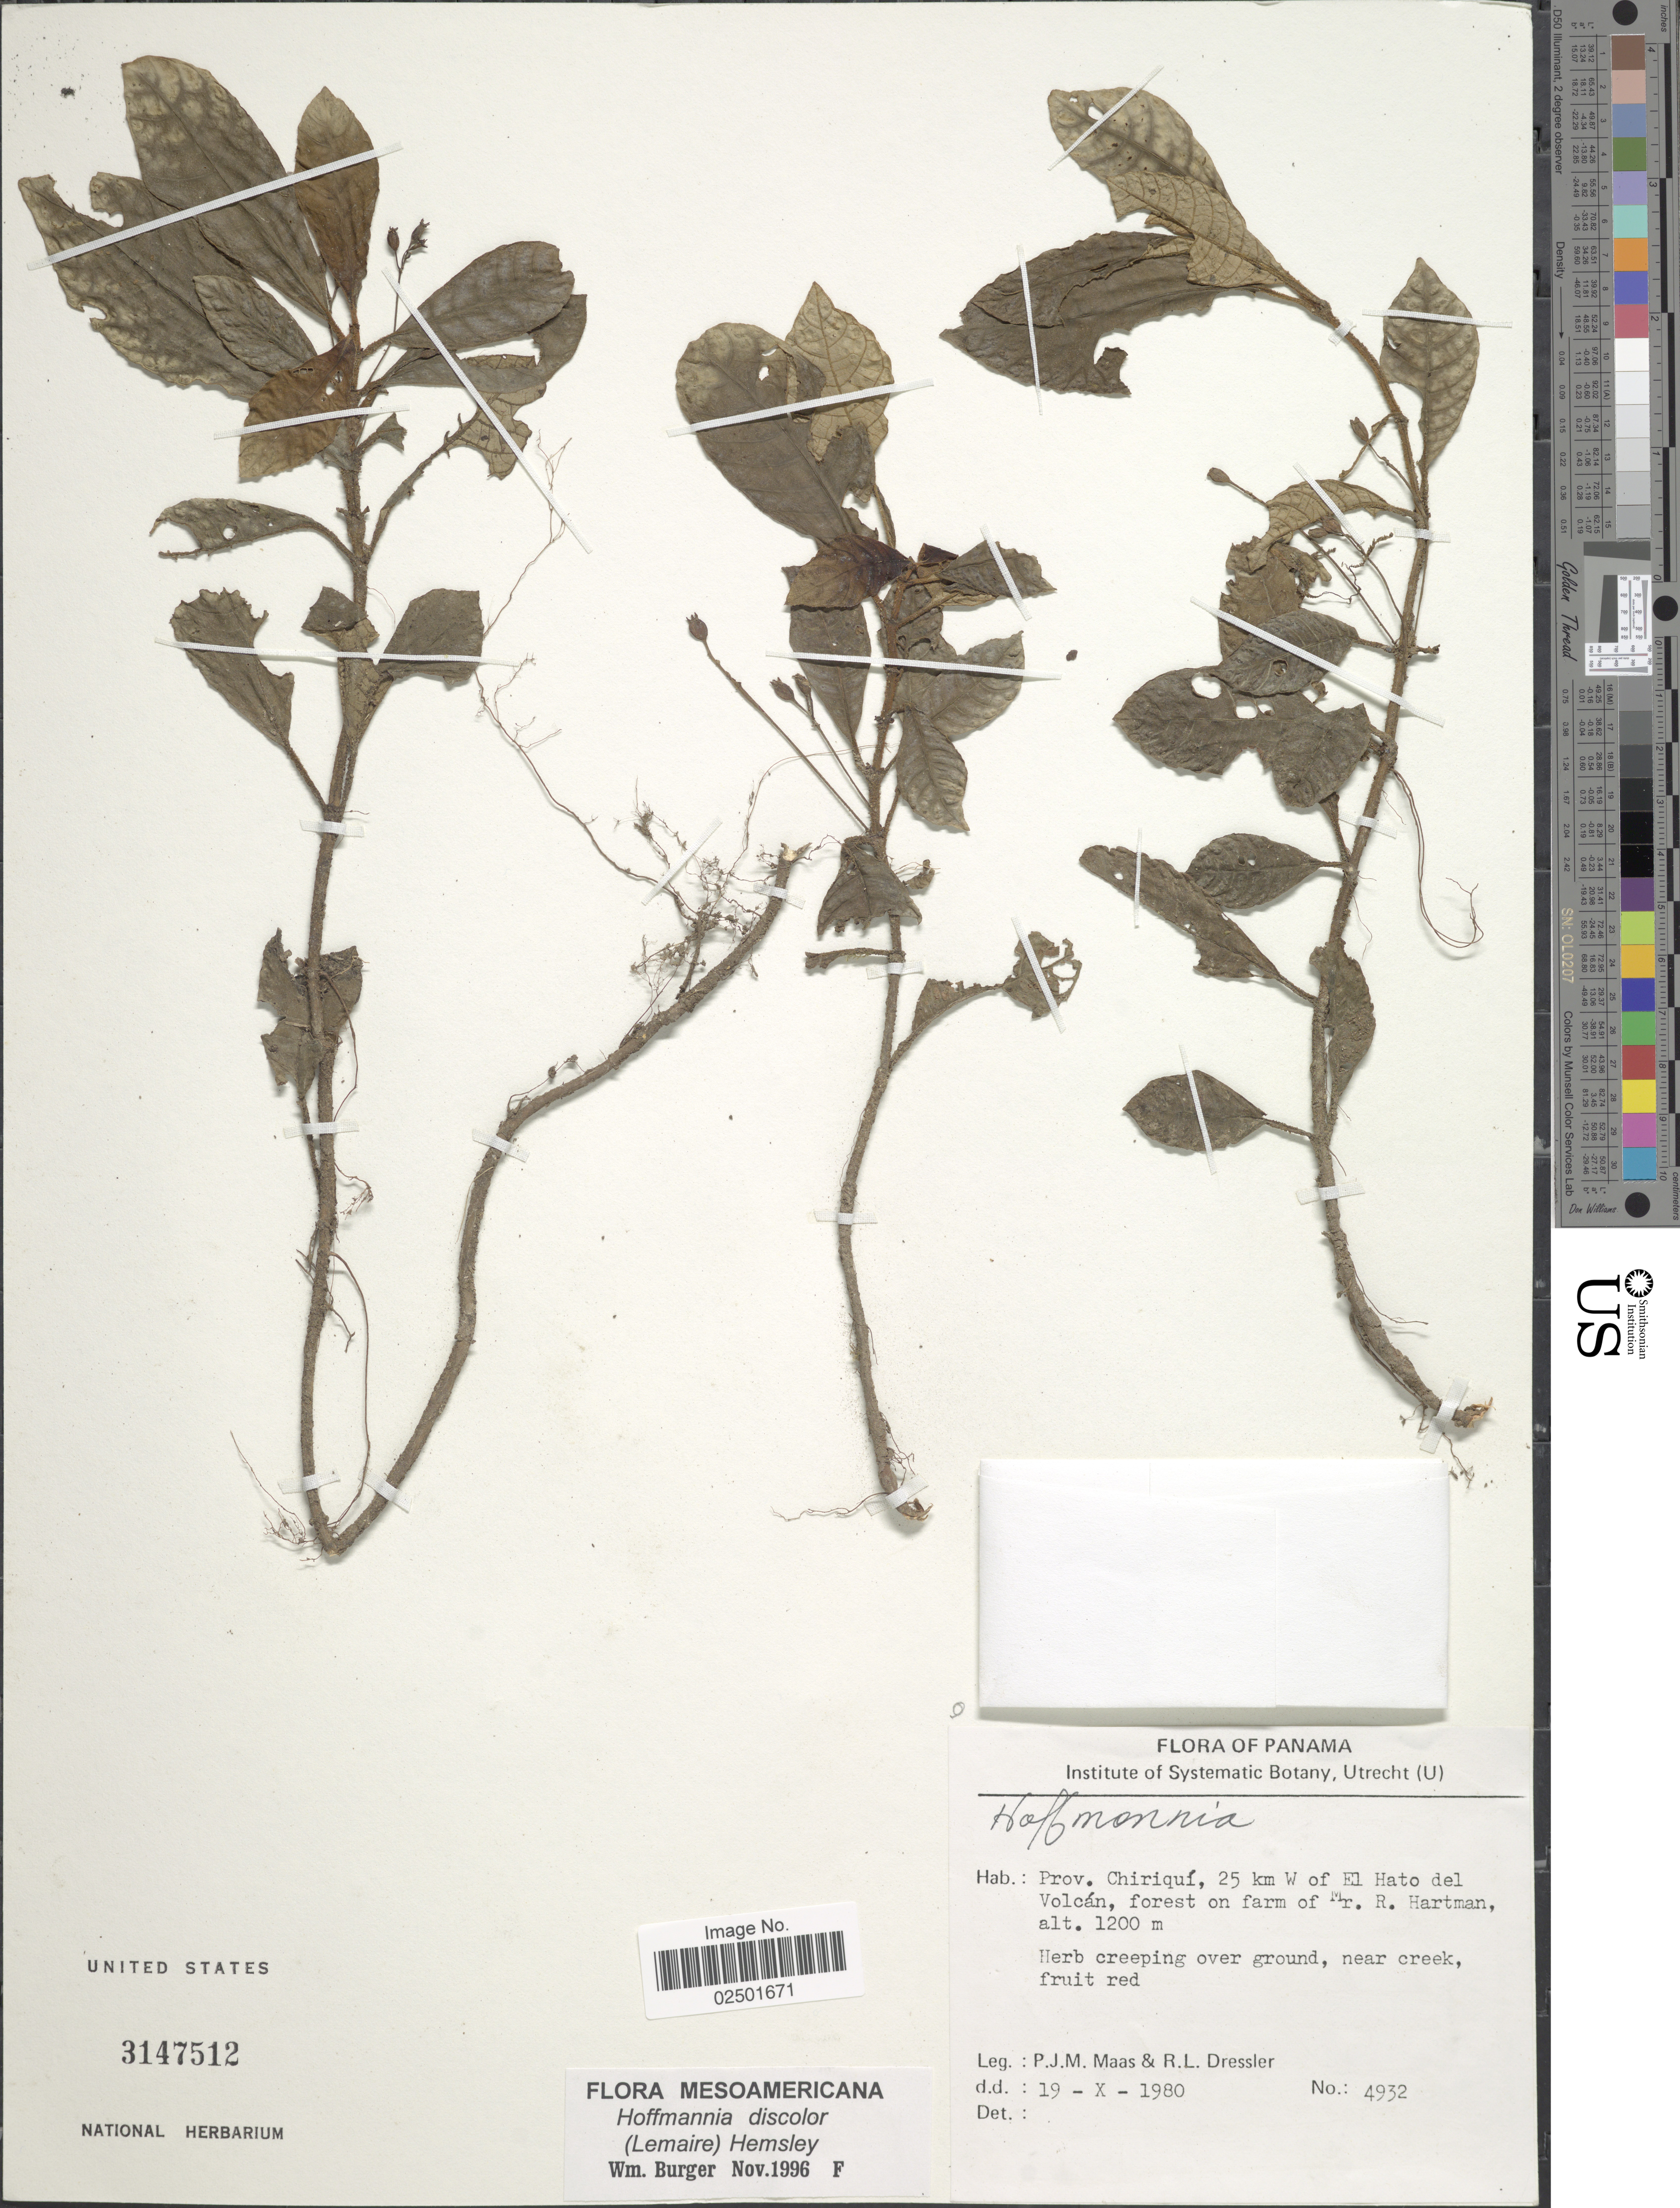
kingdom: Plantae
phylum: Tracheophyta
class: Magnoliopsida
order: Gentianales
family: Rubiaceae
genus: Hoffmannia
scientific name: Hoffmannia discolor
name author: (Lem.) Hemsl.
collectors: P. Maas & R. Dressler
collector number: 4392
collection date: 1980-10-19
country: Panama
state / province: Chiriqui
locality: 25 km W of El Hato del Volcán, forest on farm of Mr R Hartman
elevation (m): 1200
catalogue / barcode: US 3147512